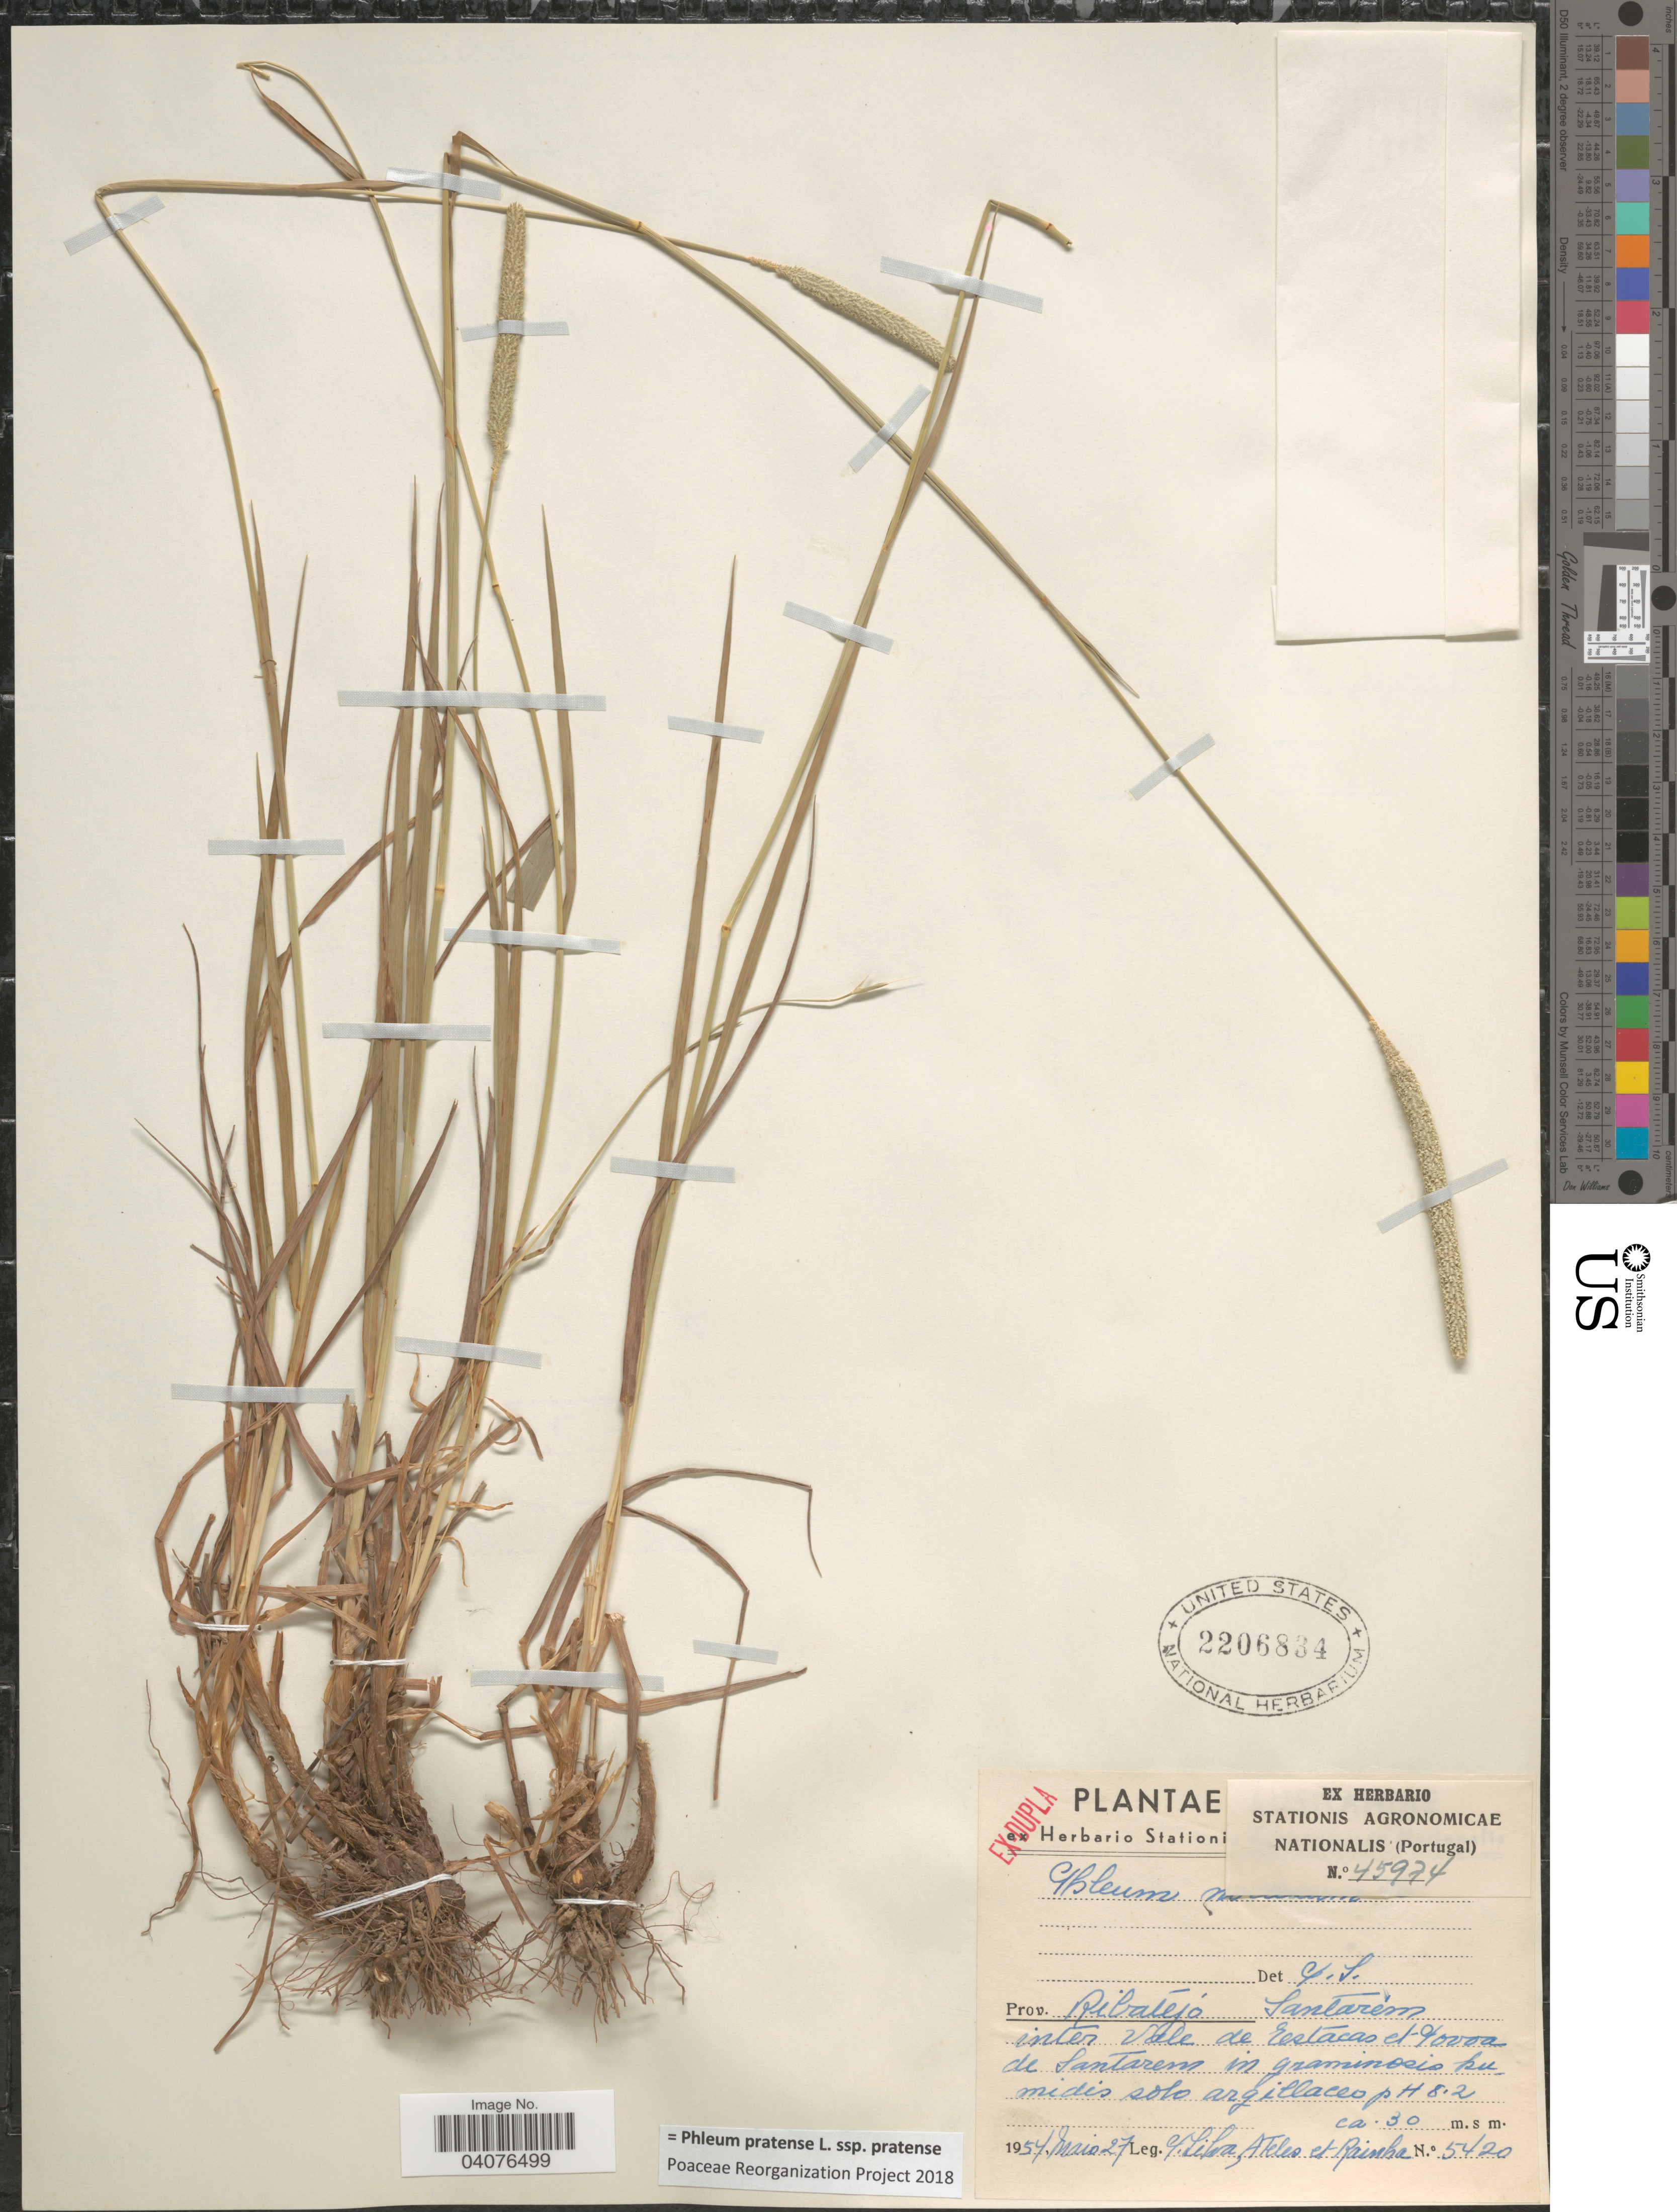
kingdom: Plantae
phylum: Tracheophyta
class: Liliopsida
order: Poales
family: Poaceae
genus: Phleum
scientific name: Phleum pratense subsp. pratense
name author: L.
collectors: J. Silva, A. Teles & Rainha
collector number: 5420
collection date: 1954-05-27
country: Portugal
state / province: Santarem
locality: Prov. Ribatejo. Inter vale de Estacas et [illegible text] de Santarem in graminosis humidis solo argillaceo.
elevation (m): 30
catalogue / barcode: US 2206834